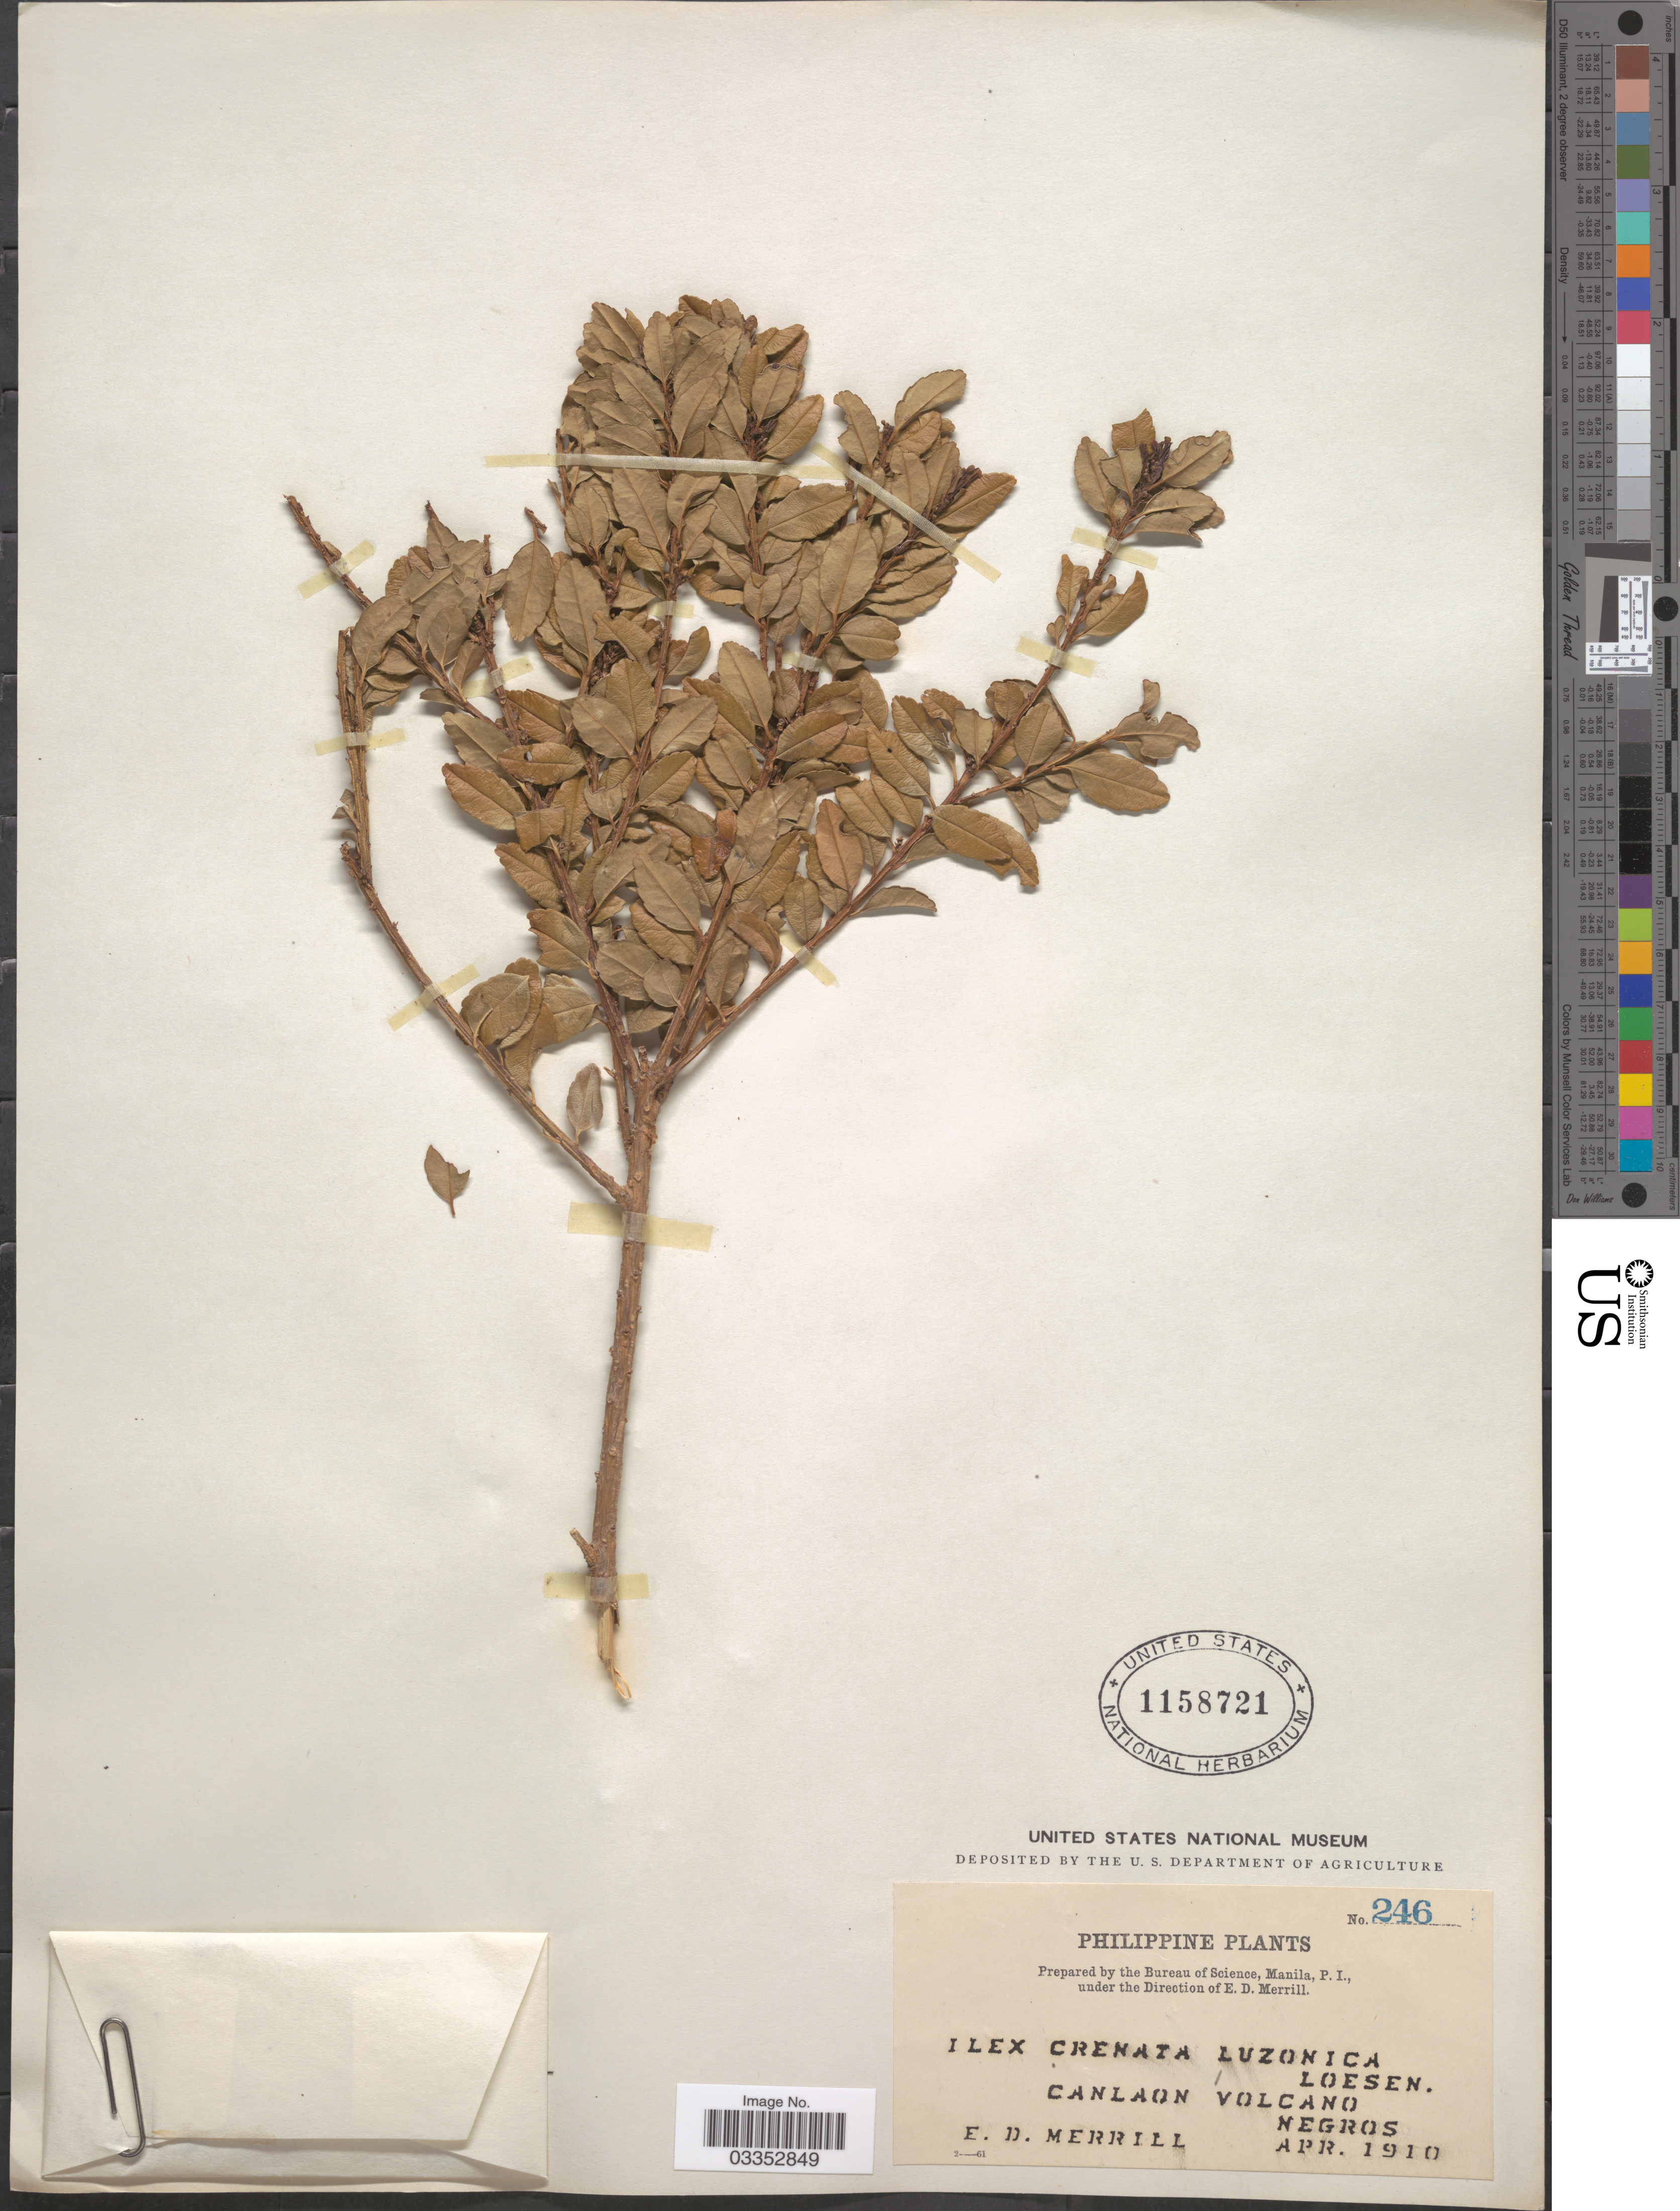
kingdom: Plantae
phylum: Tracheophyta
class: Magnoliopsida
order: Aquifoliales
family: Aquifoliaceae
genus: Ilex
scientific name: Ilex crenata var. luzonica (Rolfe) Loes. ined.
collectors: E. D. Merrill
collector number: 246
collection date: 1910-04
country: Philippines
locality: Canlaon volcano, Negros.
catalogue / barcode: US 1158721